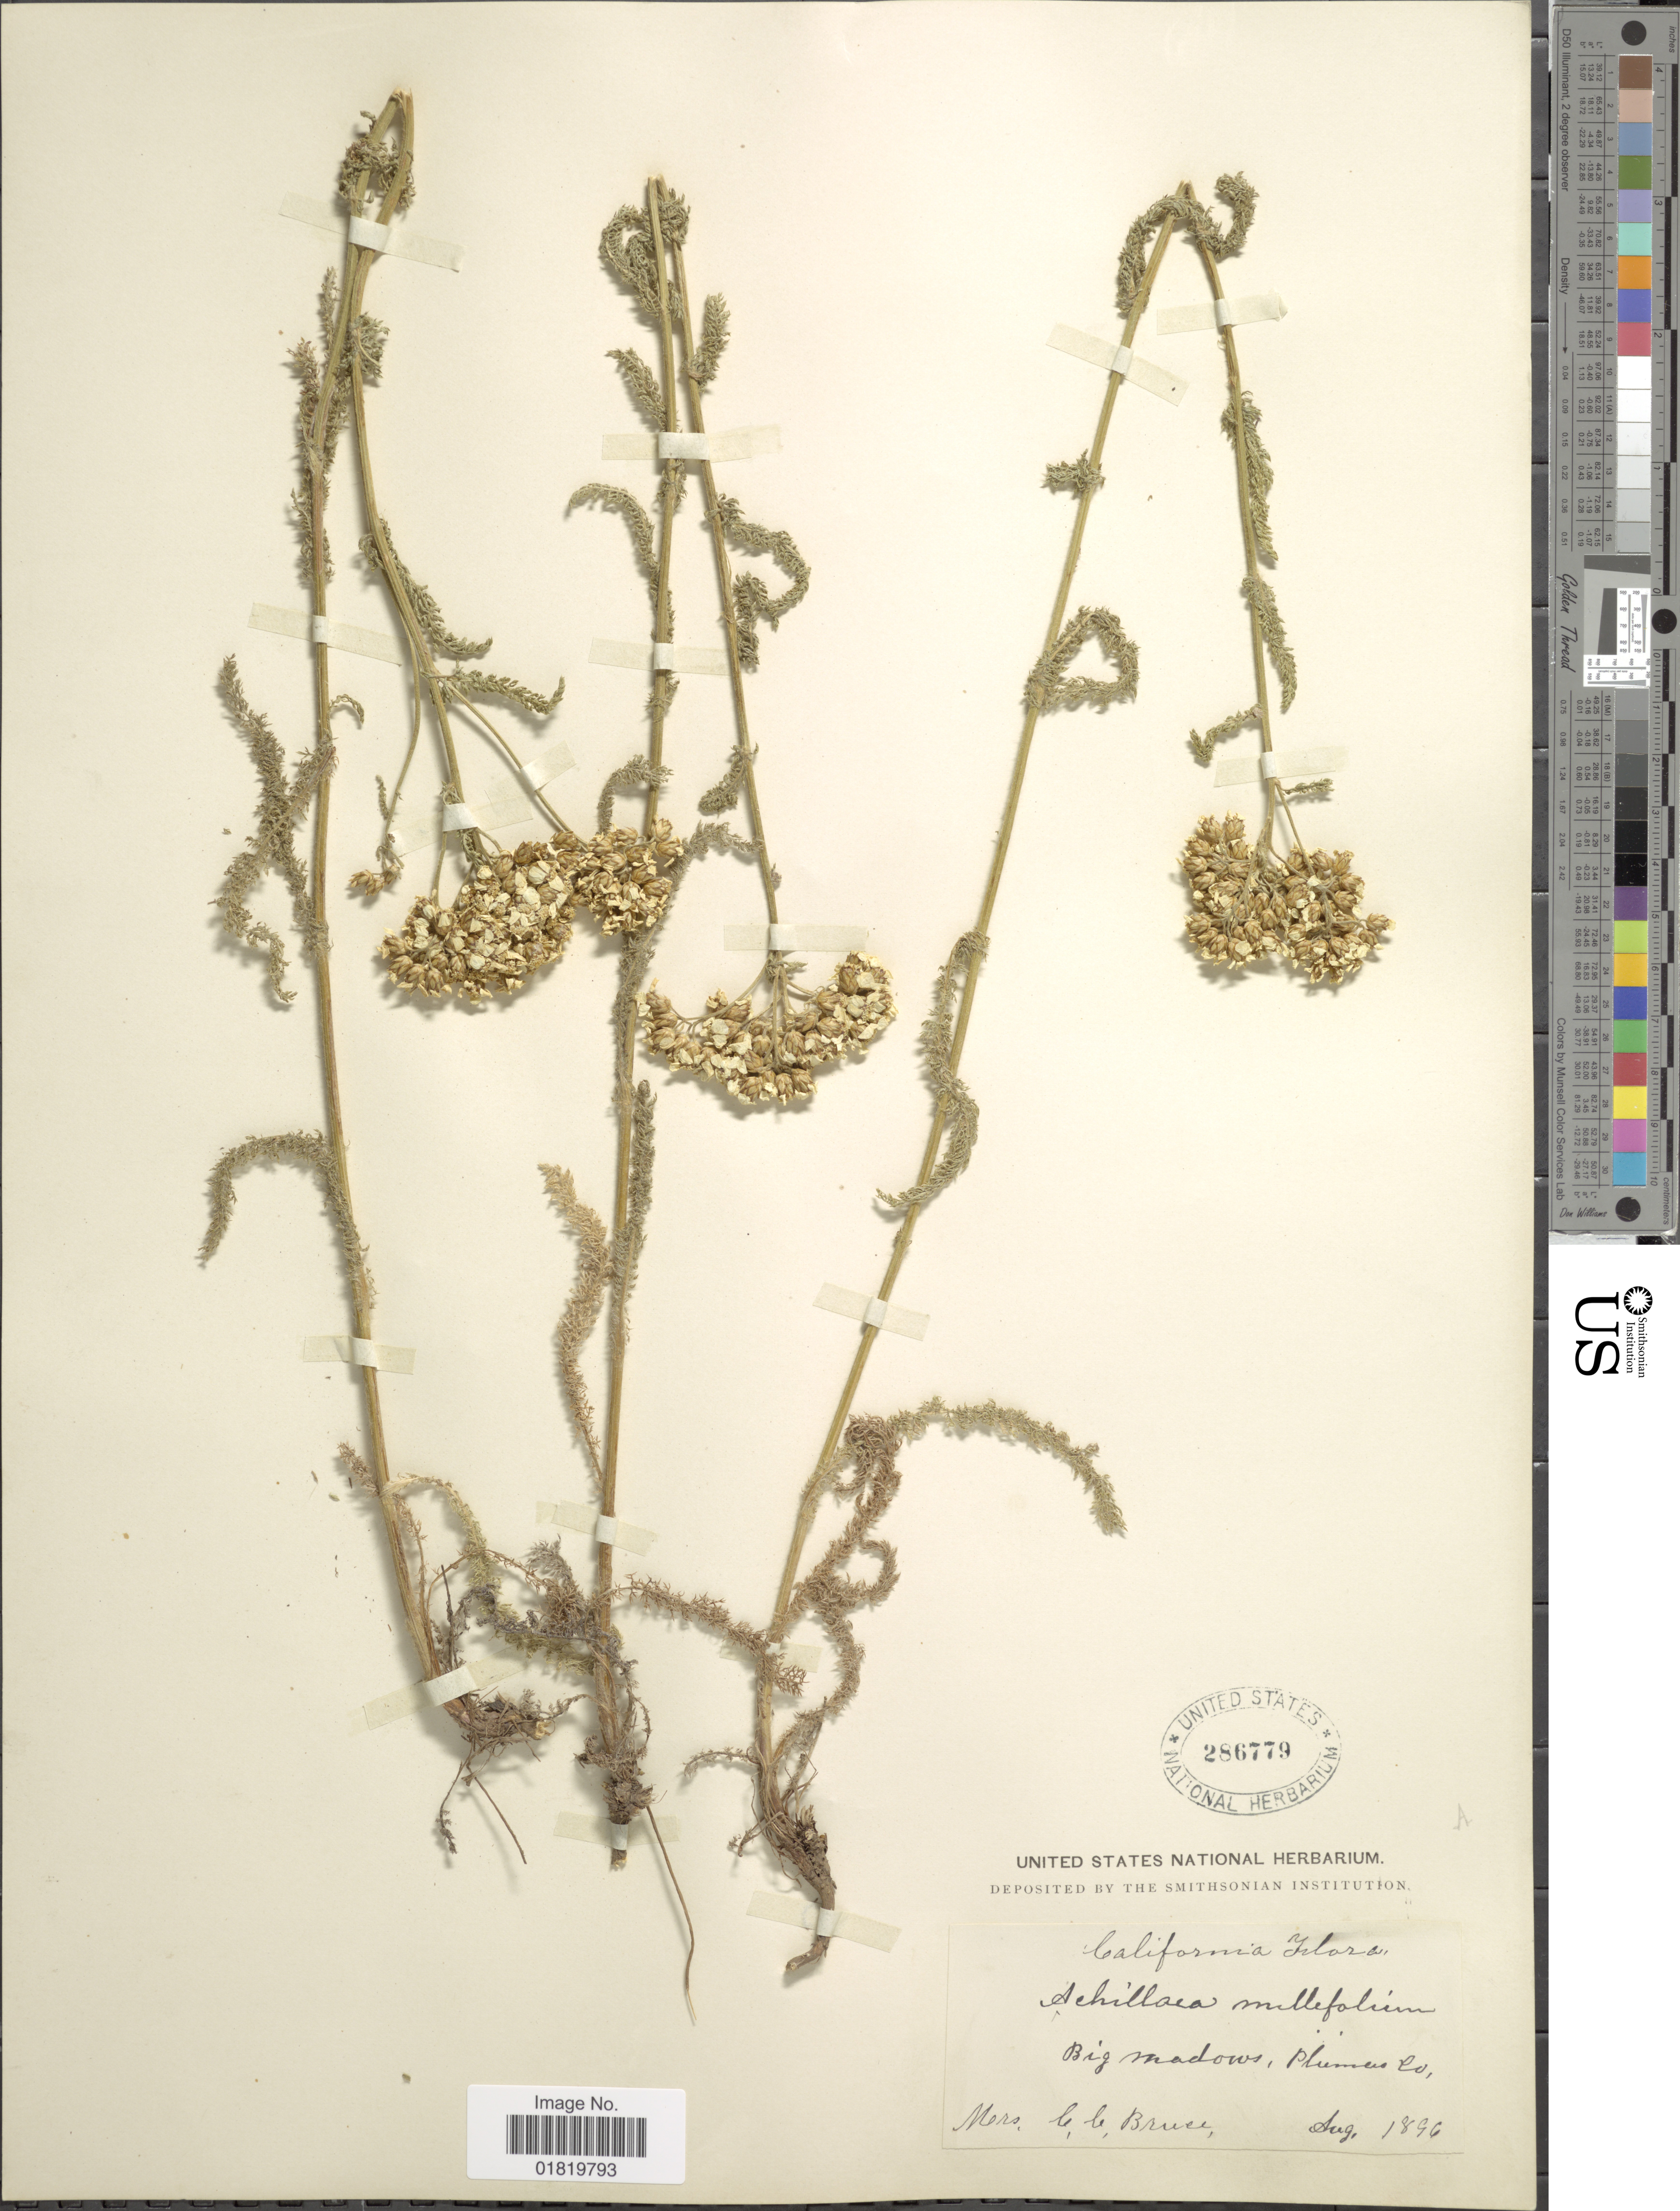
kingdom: Plantae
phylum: Tracheophyta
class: Magnoliopsida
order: Asterales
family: Asteraceae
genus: Achillea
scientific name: Achillea borealis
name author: Bong.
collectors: C. Bruce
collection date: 1896-08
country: United States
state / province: California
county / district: Plumas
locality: Big meadows, Plumas Co.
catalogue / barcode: US 286779